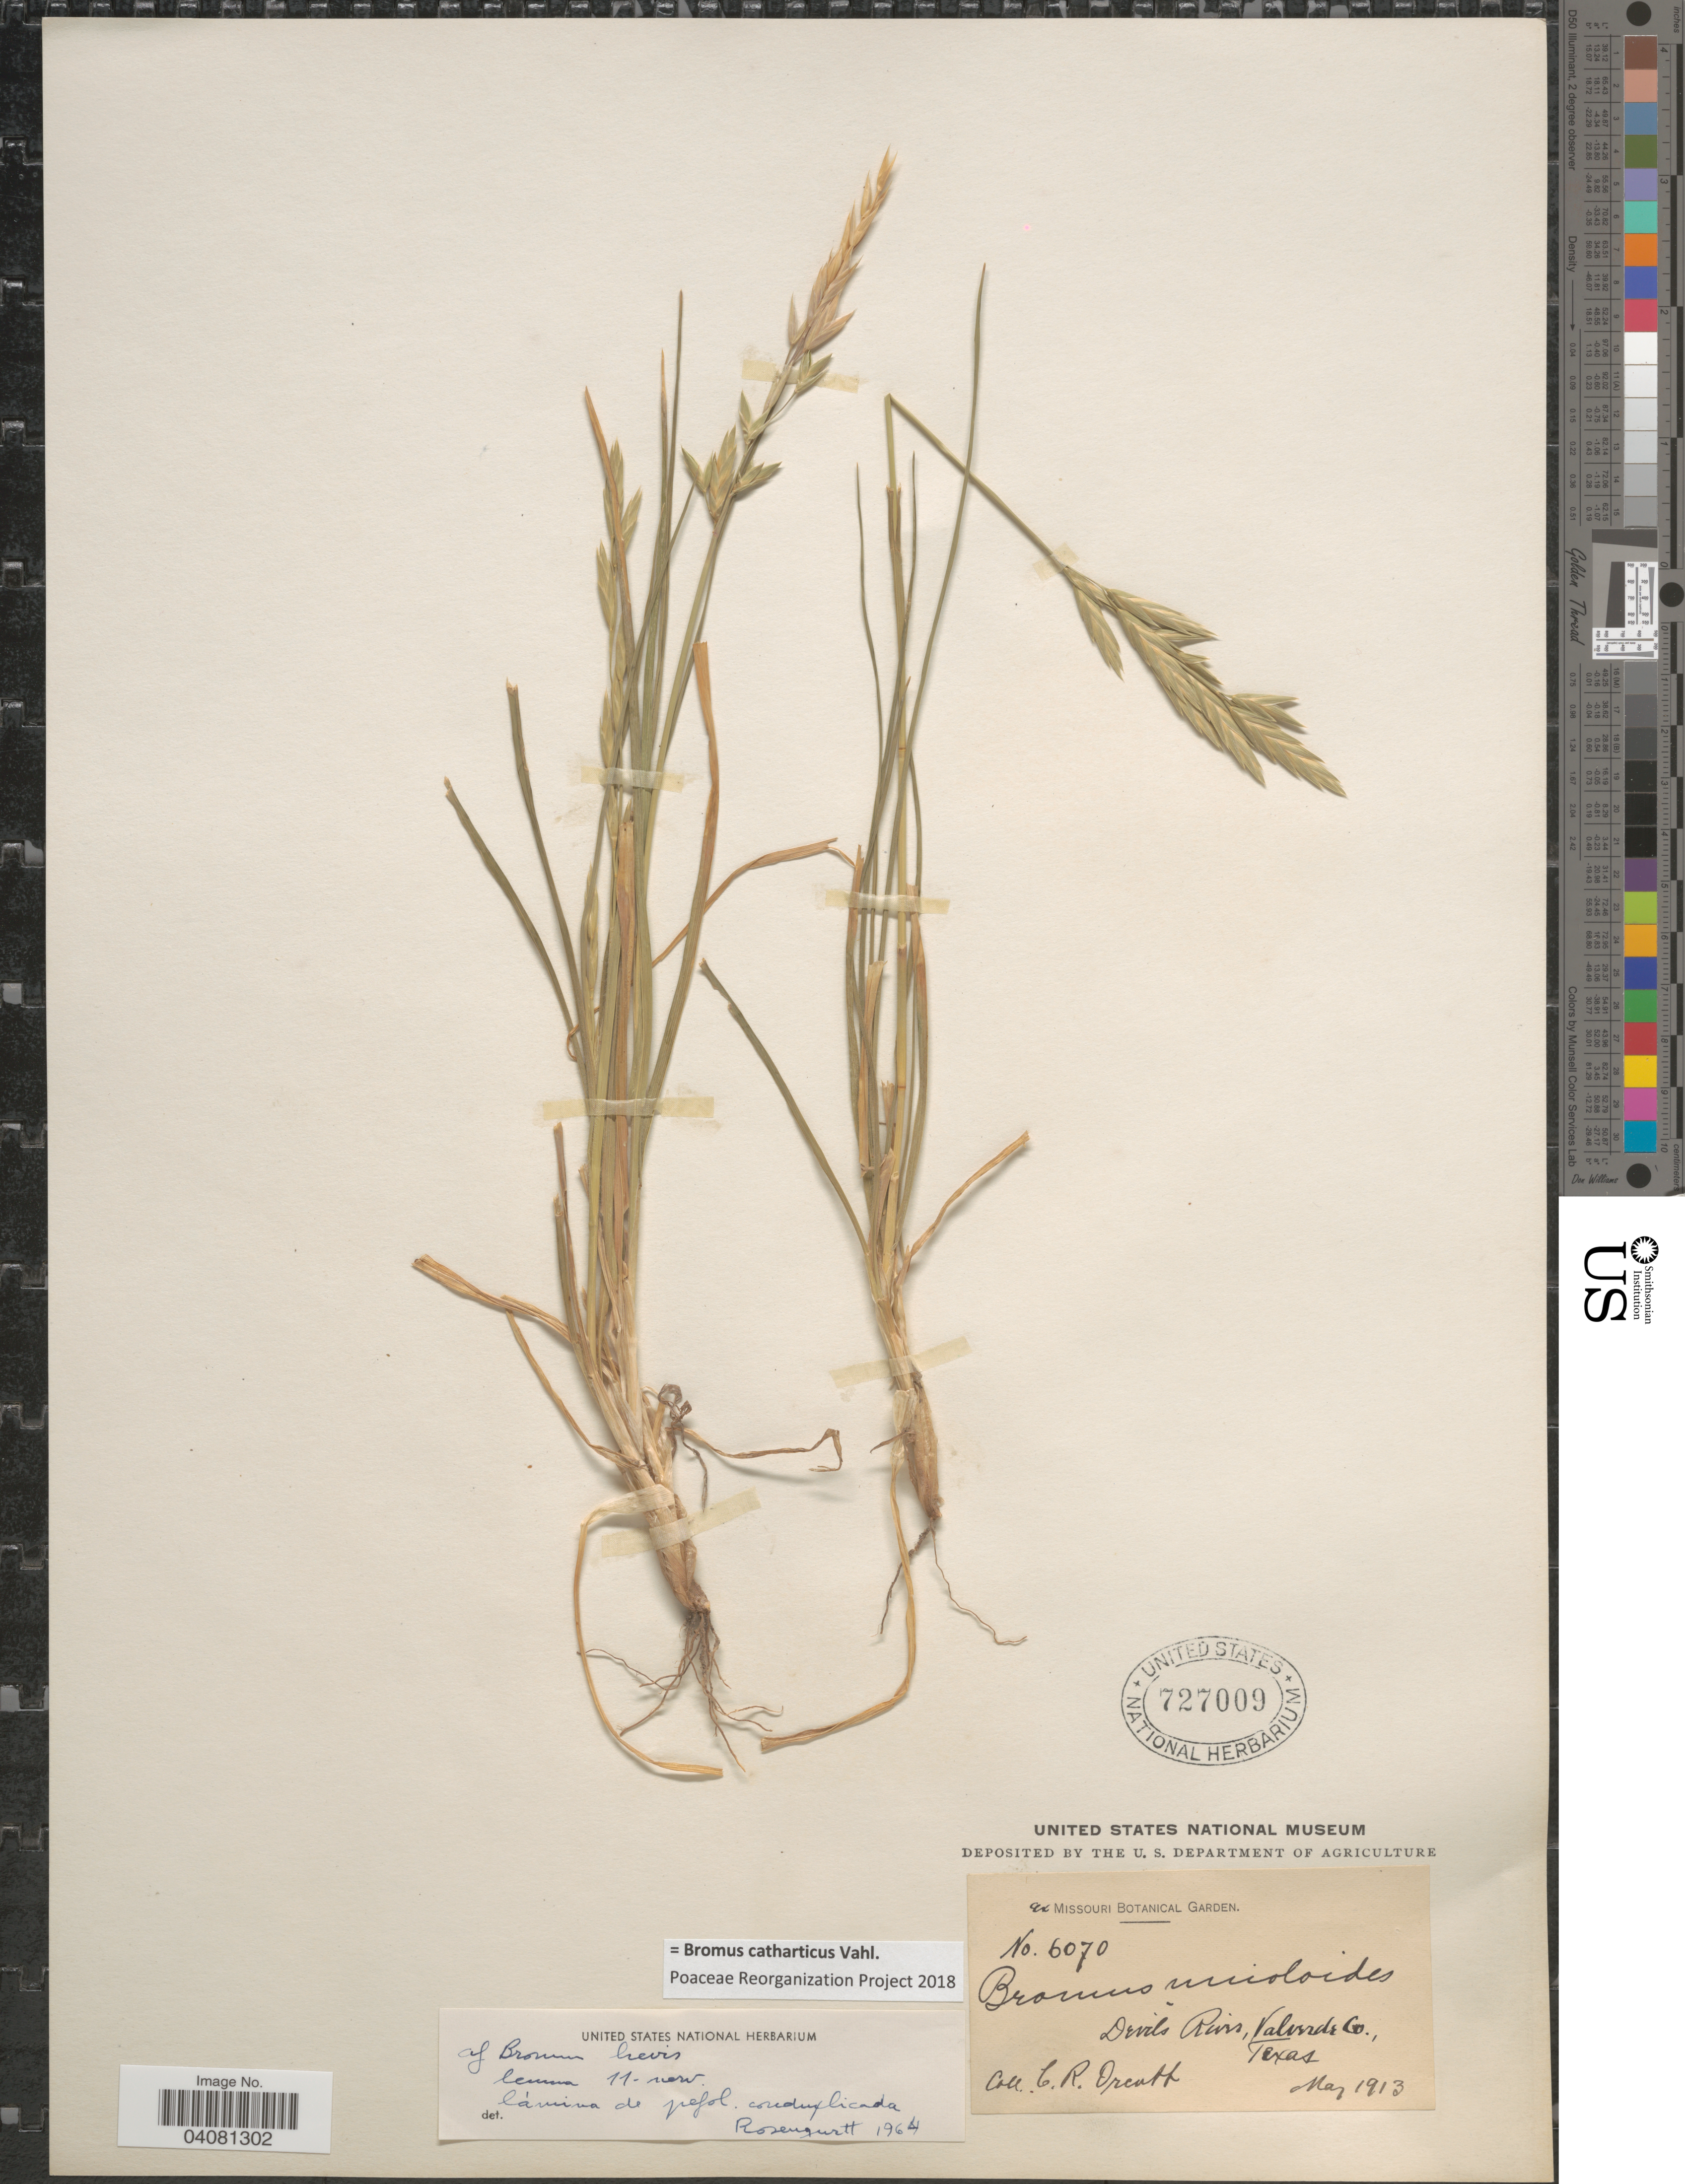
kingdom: Plantae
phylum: Tracheophyta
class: Liliopsida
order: Poales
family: Poaceae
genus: Bromus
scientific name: Bromus catharticus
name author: Vahl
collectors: C. R. Orcutt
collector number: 6070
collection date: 1913-05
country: United States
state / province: Texas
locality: Devils River, Valverde Co.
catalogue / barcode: US 727009